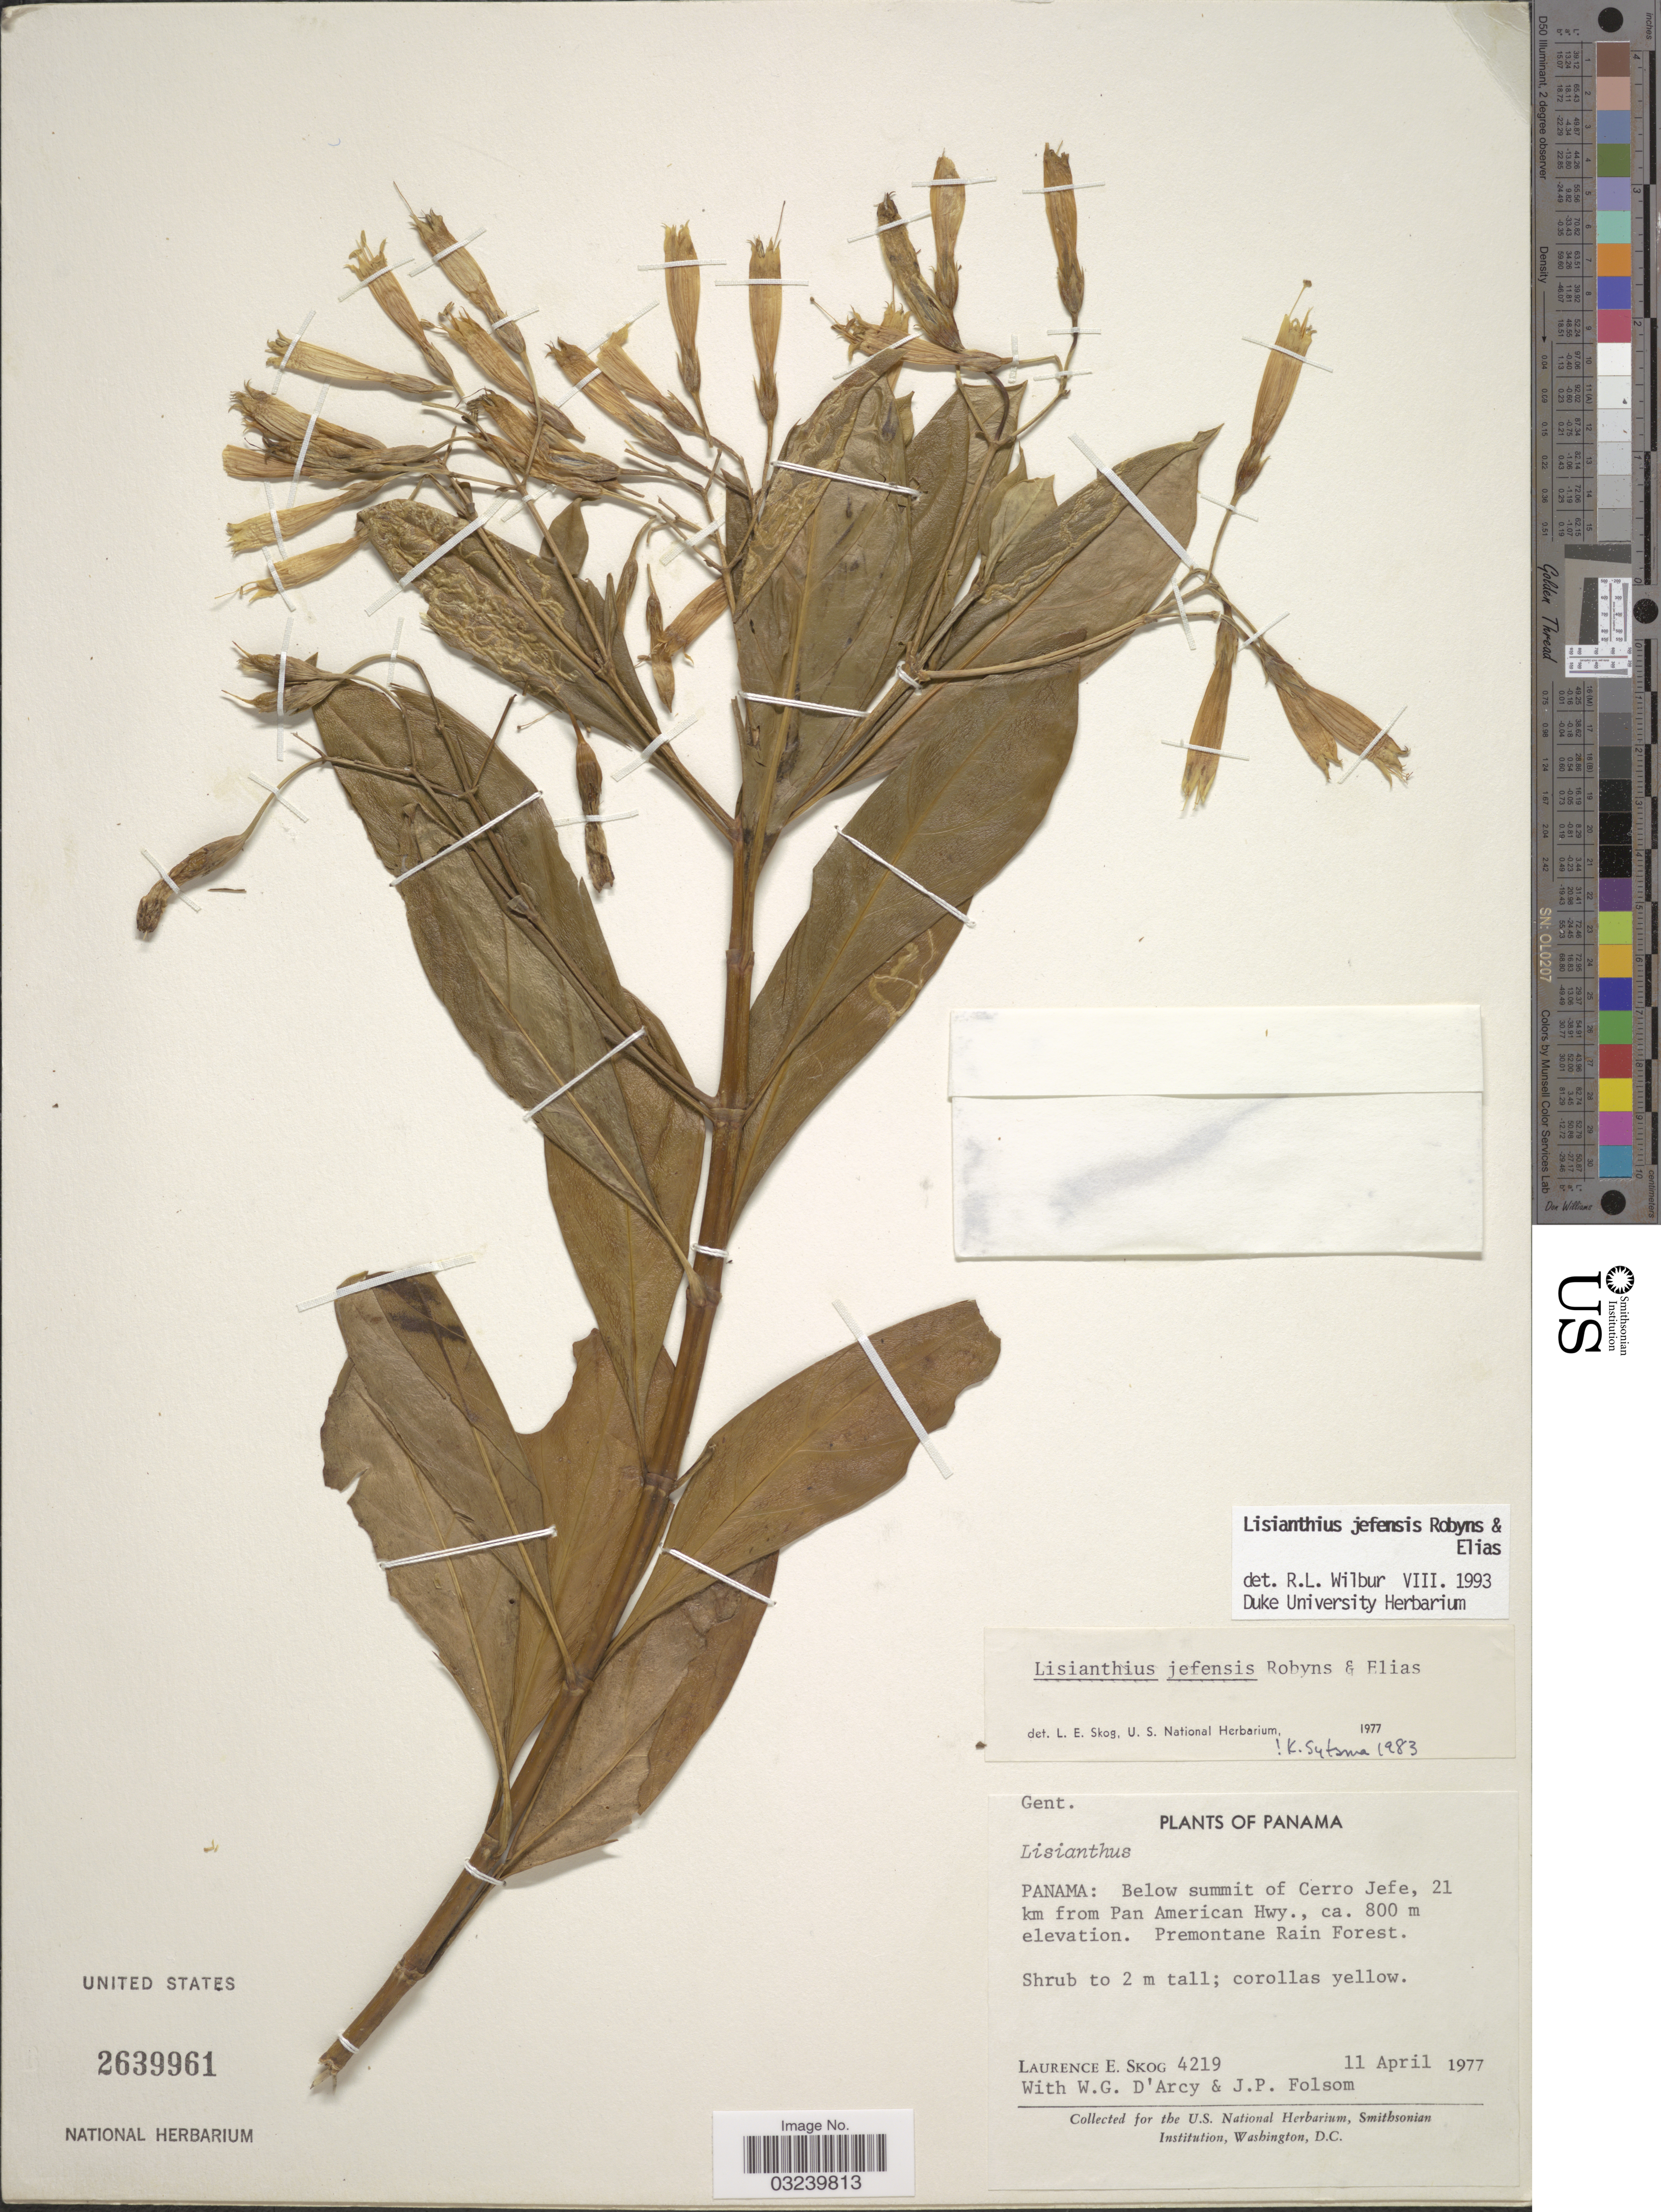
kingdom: Plantae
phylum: Tracheophyta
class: Magnoliopsida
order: Gentianales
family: Gentianaceae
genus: Lisianthius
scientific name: Lisianthius jefensis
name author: A. Robyns & T. S. Elias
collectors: L. E. Skog, W. G. D'Arcy & J. P. Folsom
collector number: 4219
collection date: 1977-04-11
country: Panama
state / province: Panamá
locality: Below summit of Cerro Jefe, 21 km from Pan American Hwy.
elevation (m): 800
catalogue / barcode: US 2639961